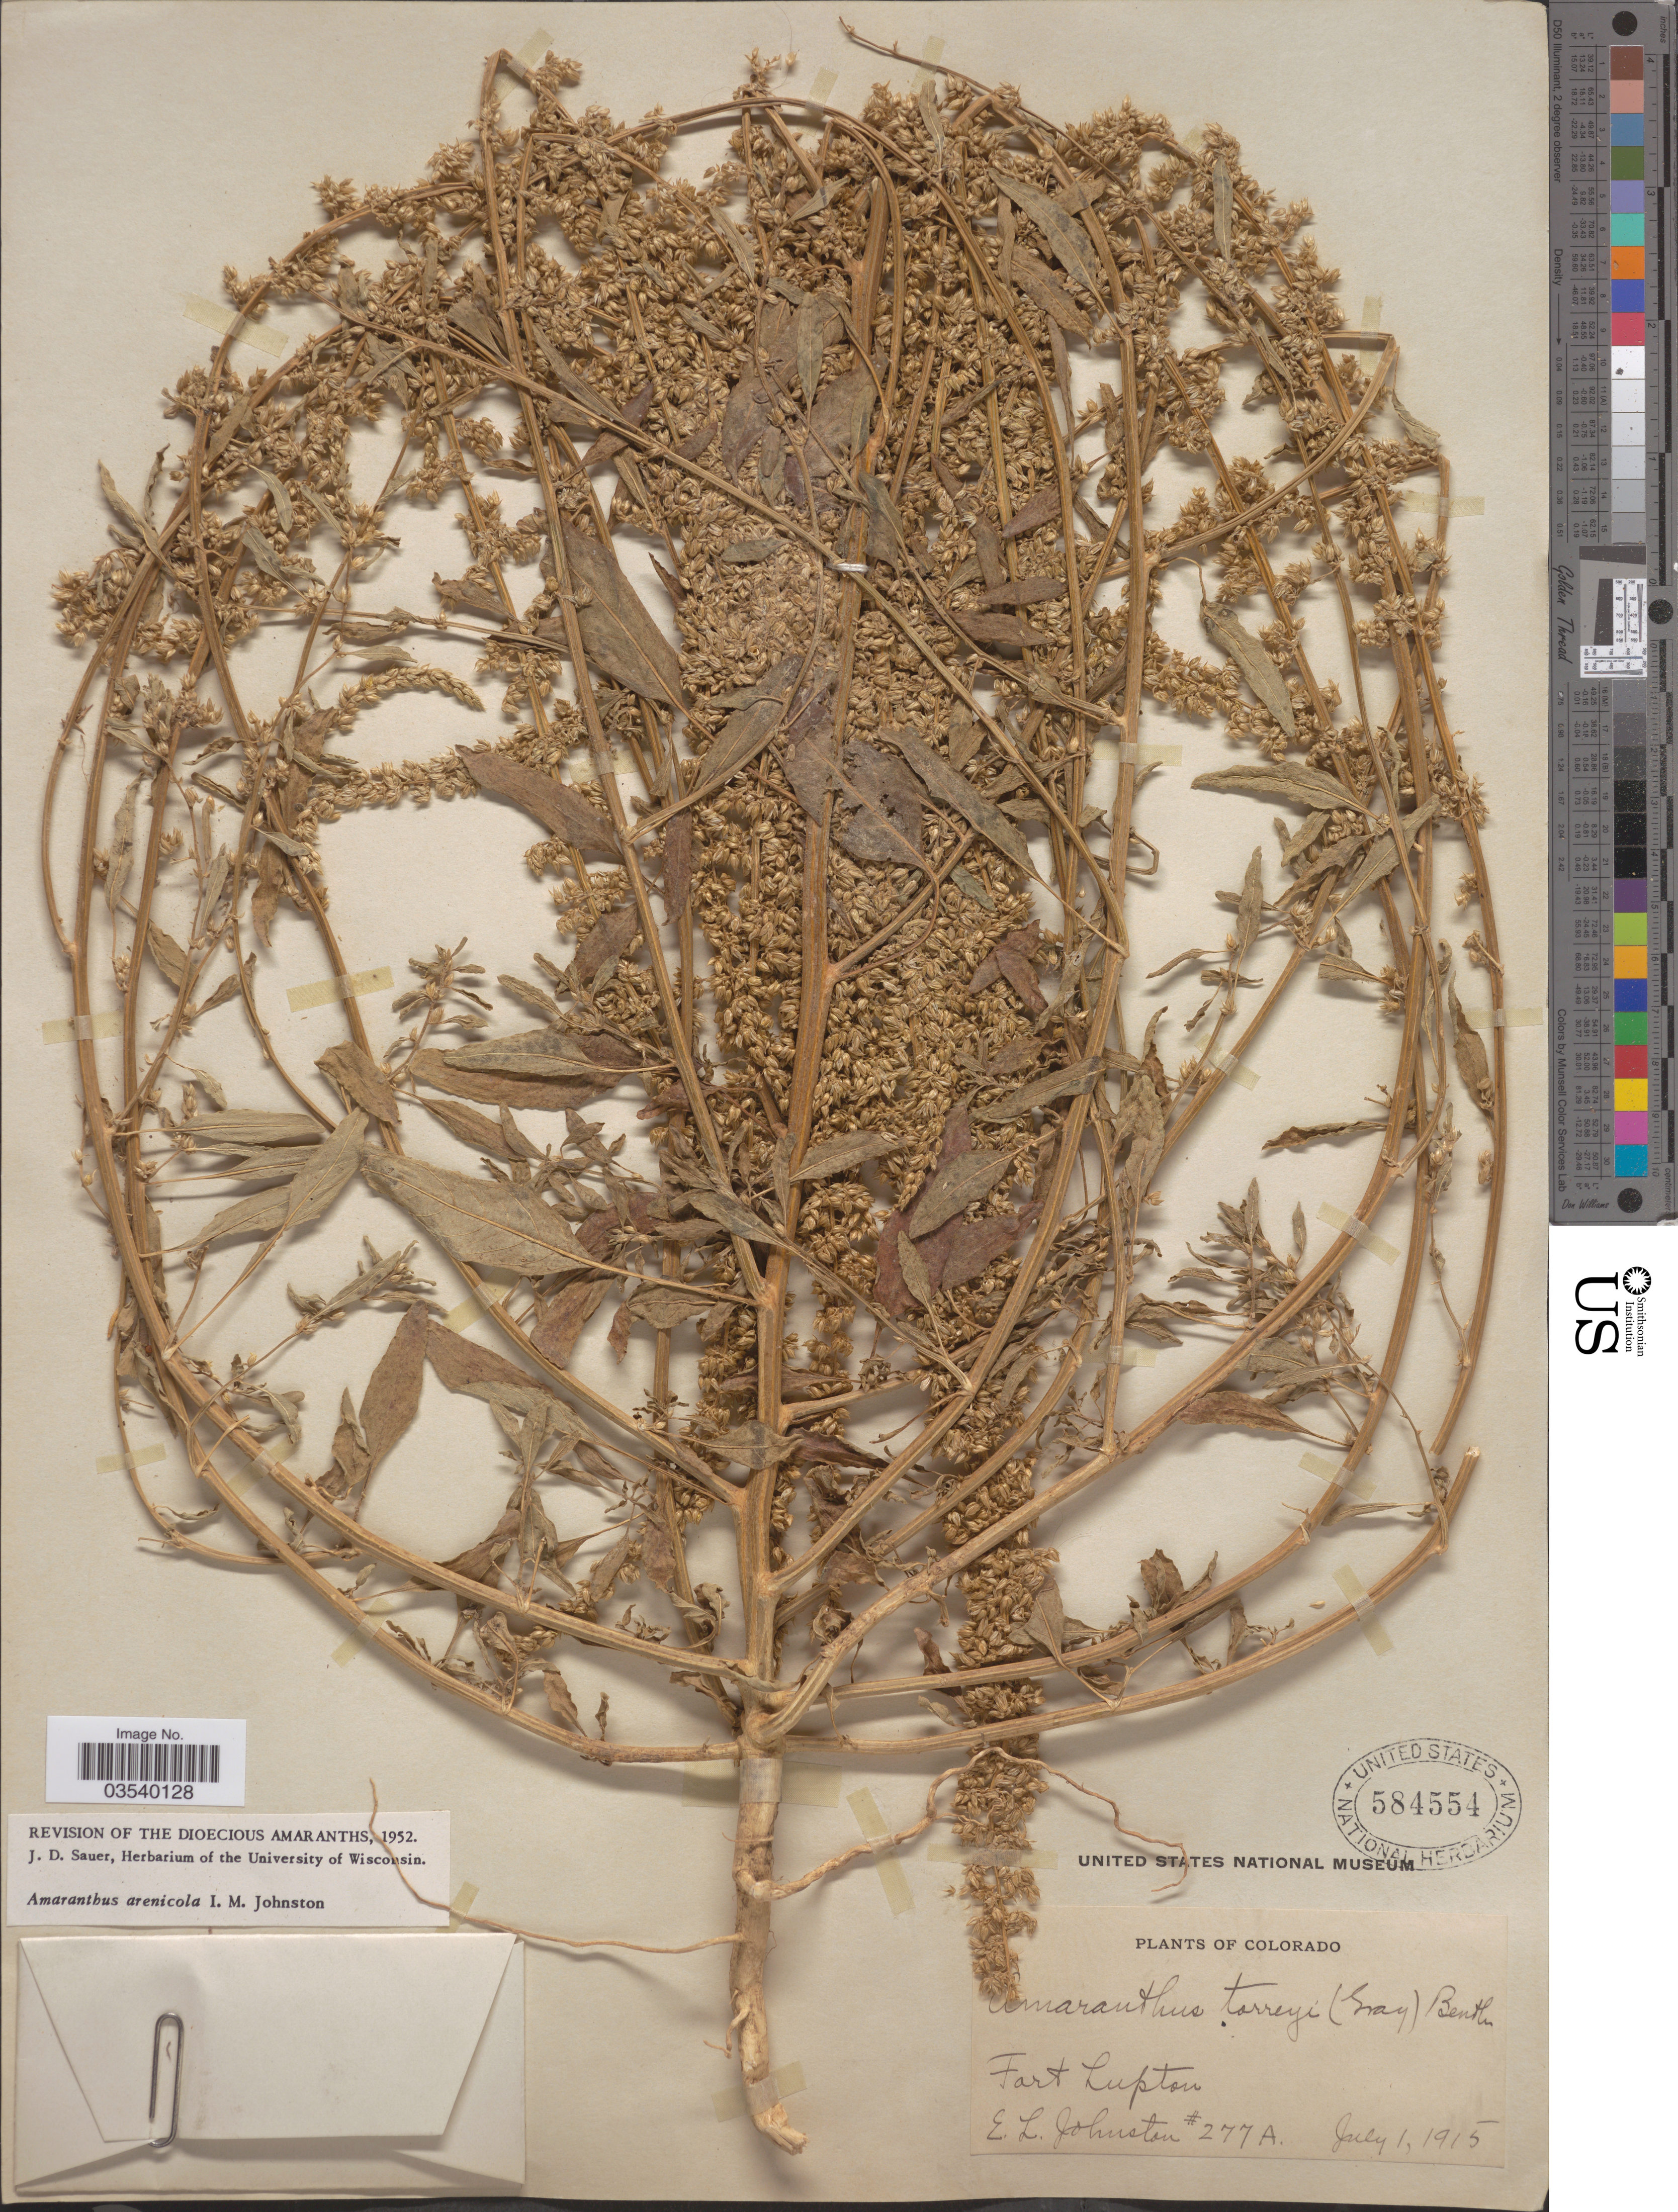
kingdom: Plantae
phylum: Tracheophyta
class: Magnoliopsida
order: Caryophyllales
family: Amaranthaceae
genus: Amaranthus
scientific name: Amaranthus arenicola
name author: I.M. Johnst.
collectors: E. L. Johnston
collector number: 277A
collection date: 1915-07-01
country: United States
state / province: Colorado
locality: Fort Lupton.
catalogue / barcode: US 584554